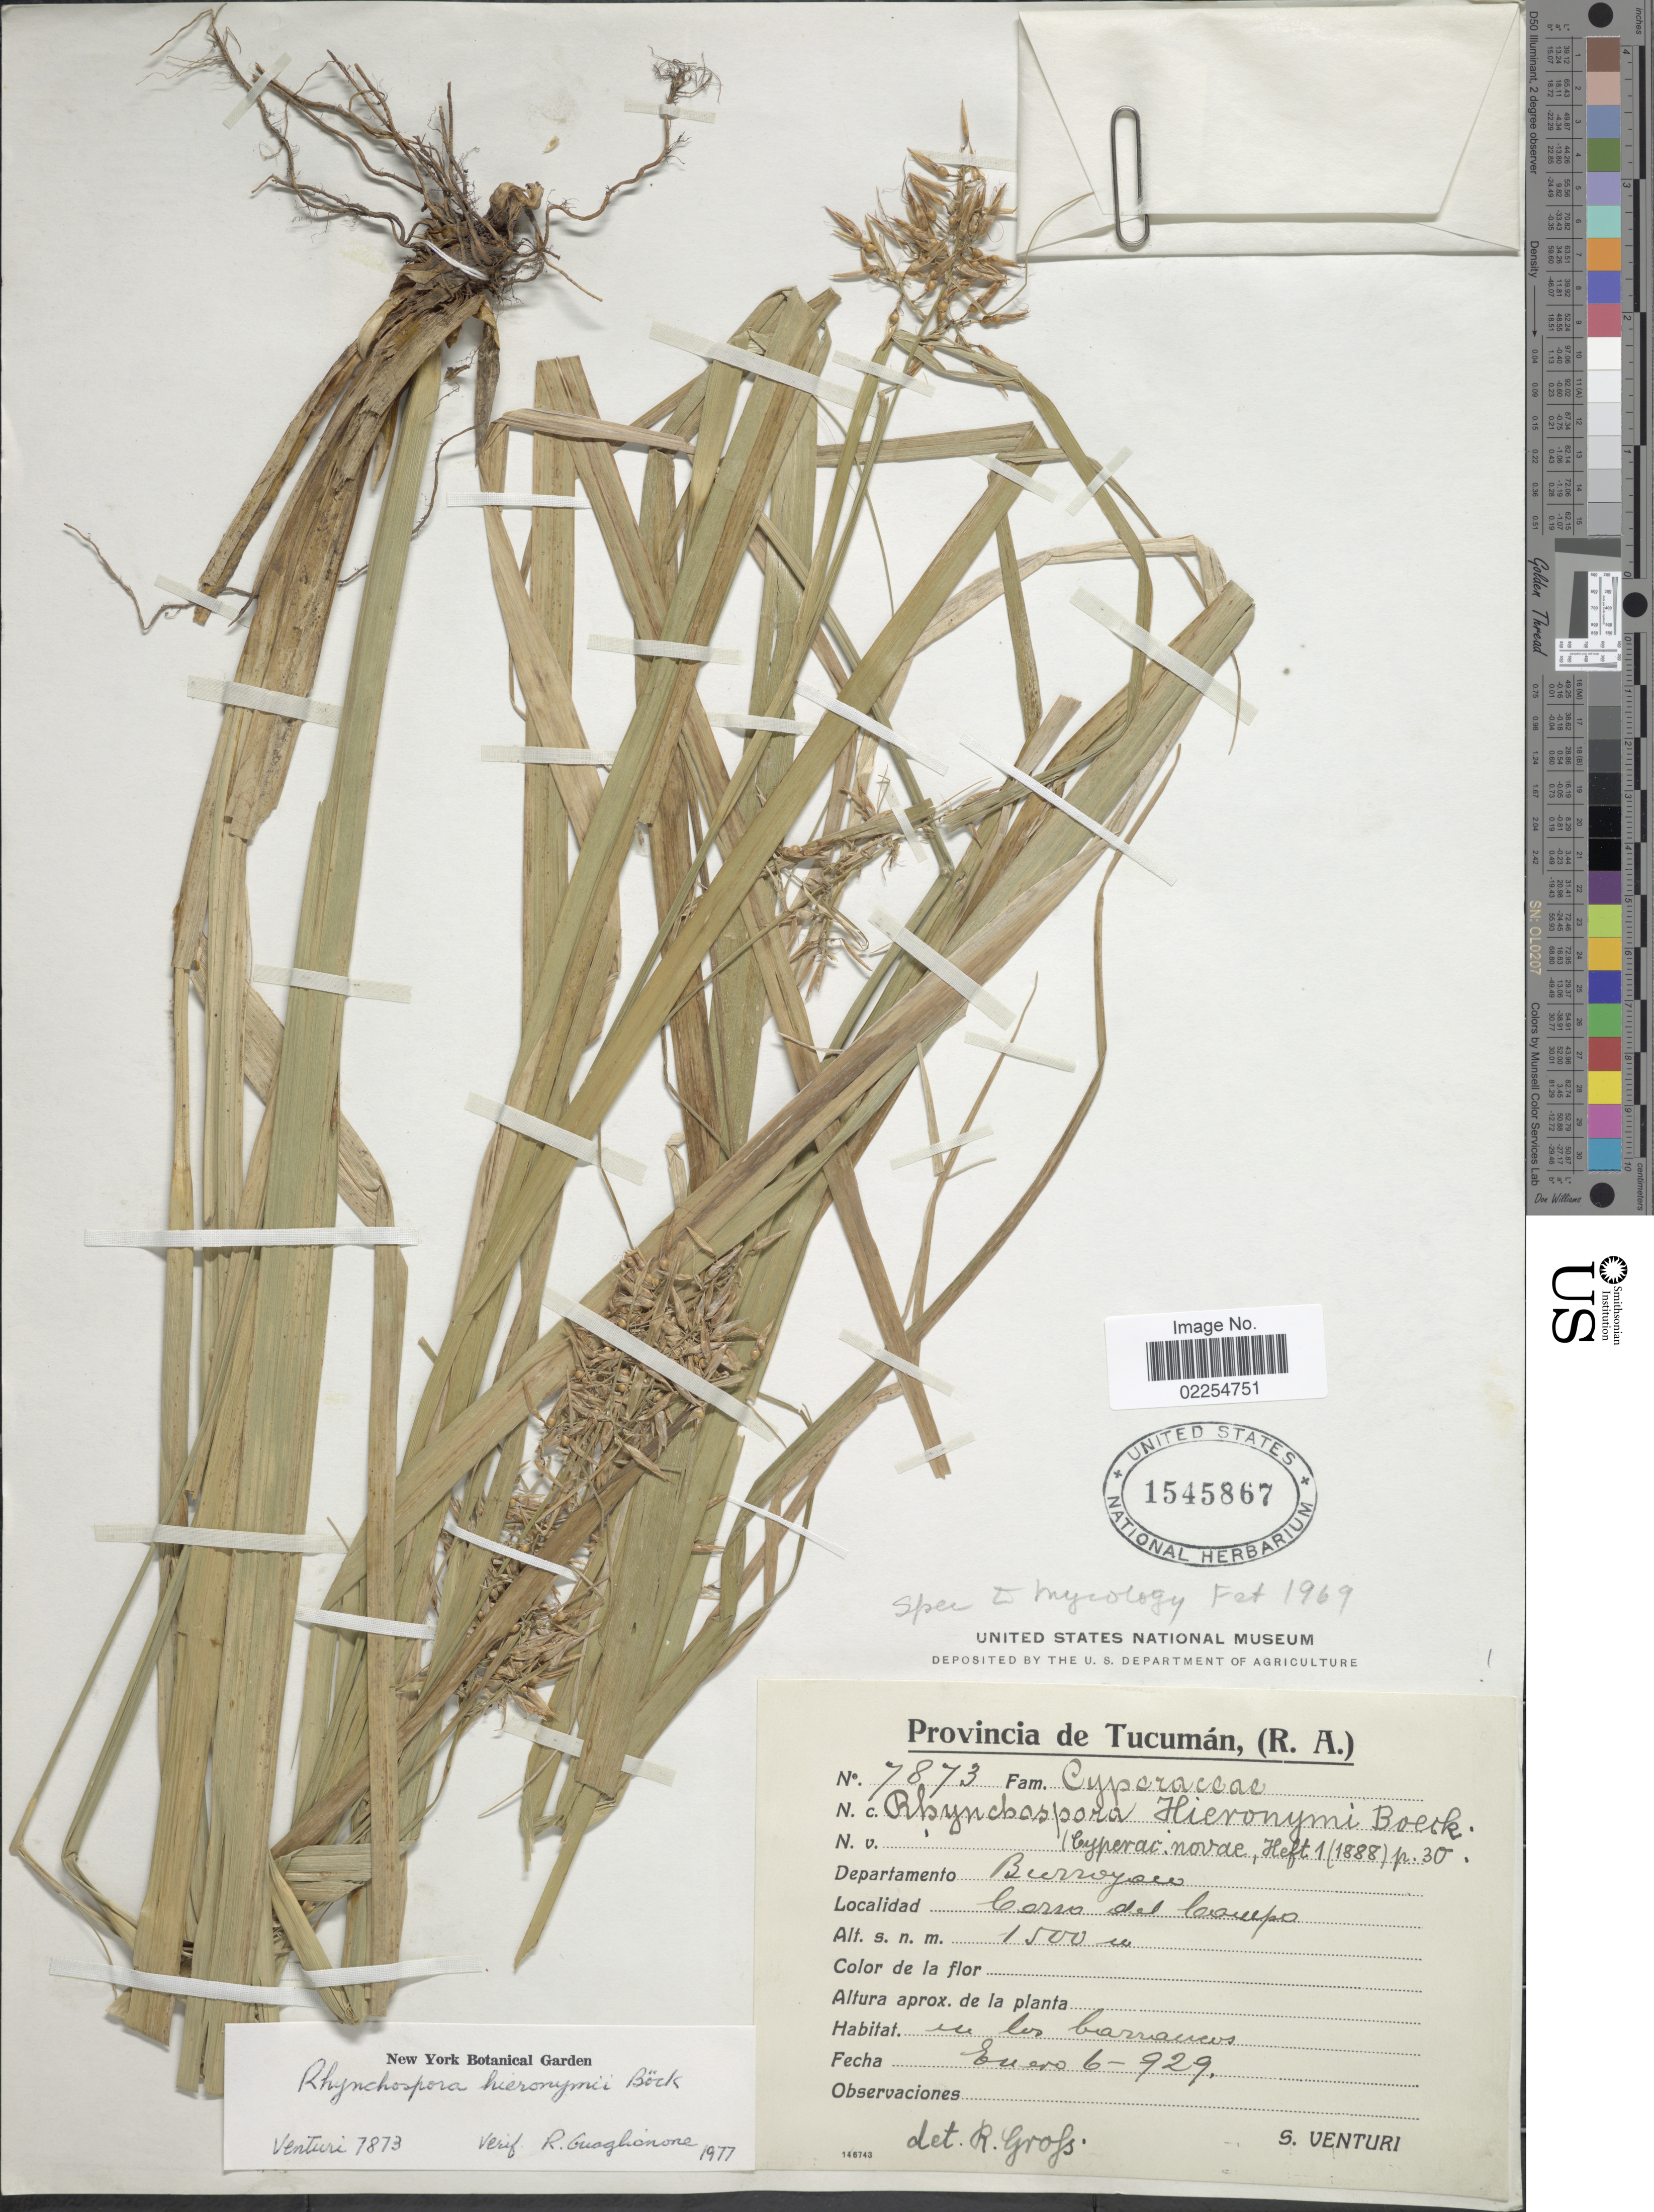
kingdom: Plantae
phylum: Tracheophyta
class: Liliopsida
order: Poales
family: Cyperaceae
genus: Rhynchospora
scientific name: Rhynchospora hieronymi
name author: Boeckeler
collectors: S. Venturi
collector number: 7873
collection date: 1929-01-06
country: Argentina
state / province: Tucuman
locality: (R.A.) Departamento Burroyaco, Cerro del Campo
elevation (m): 1500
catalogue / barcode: US 1545867